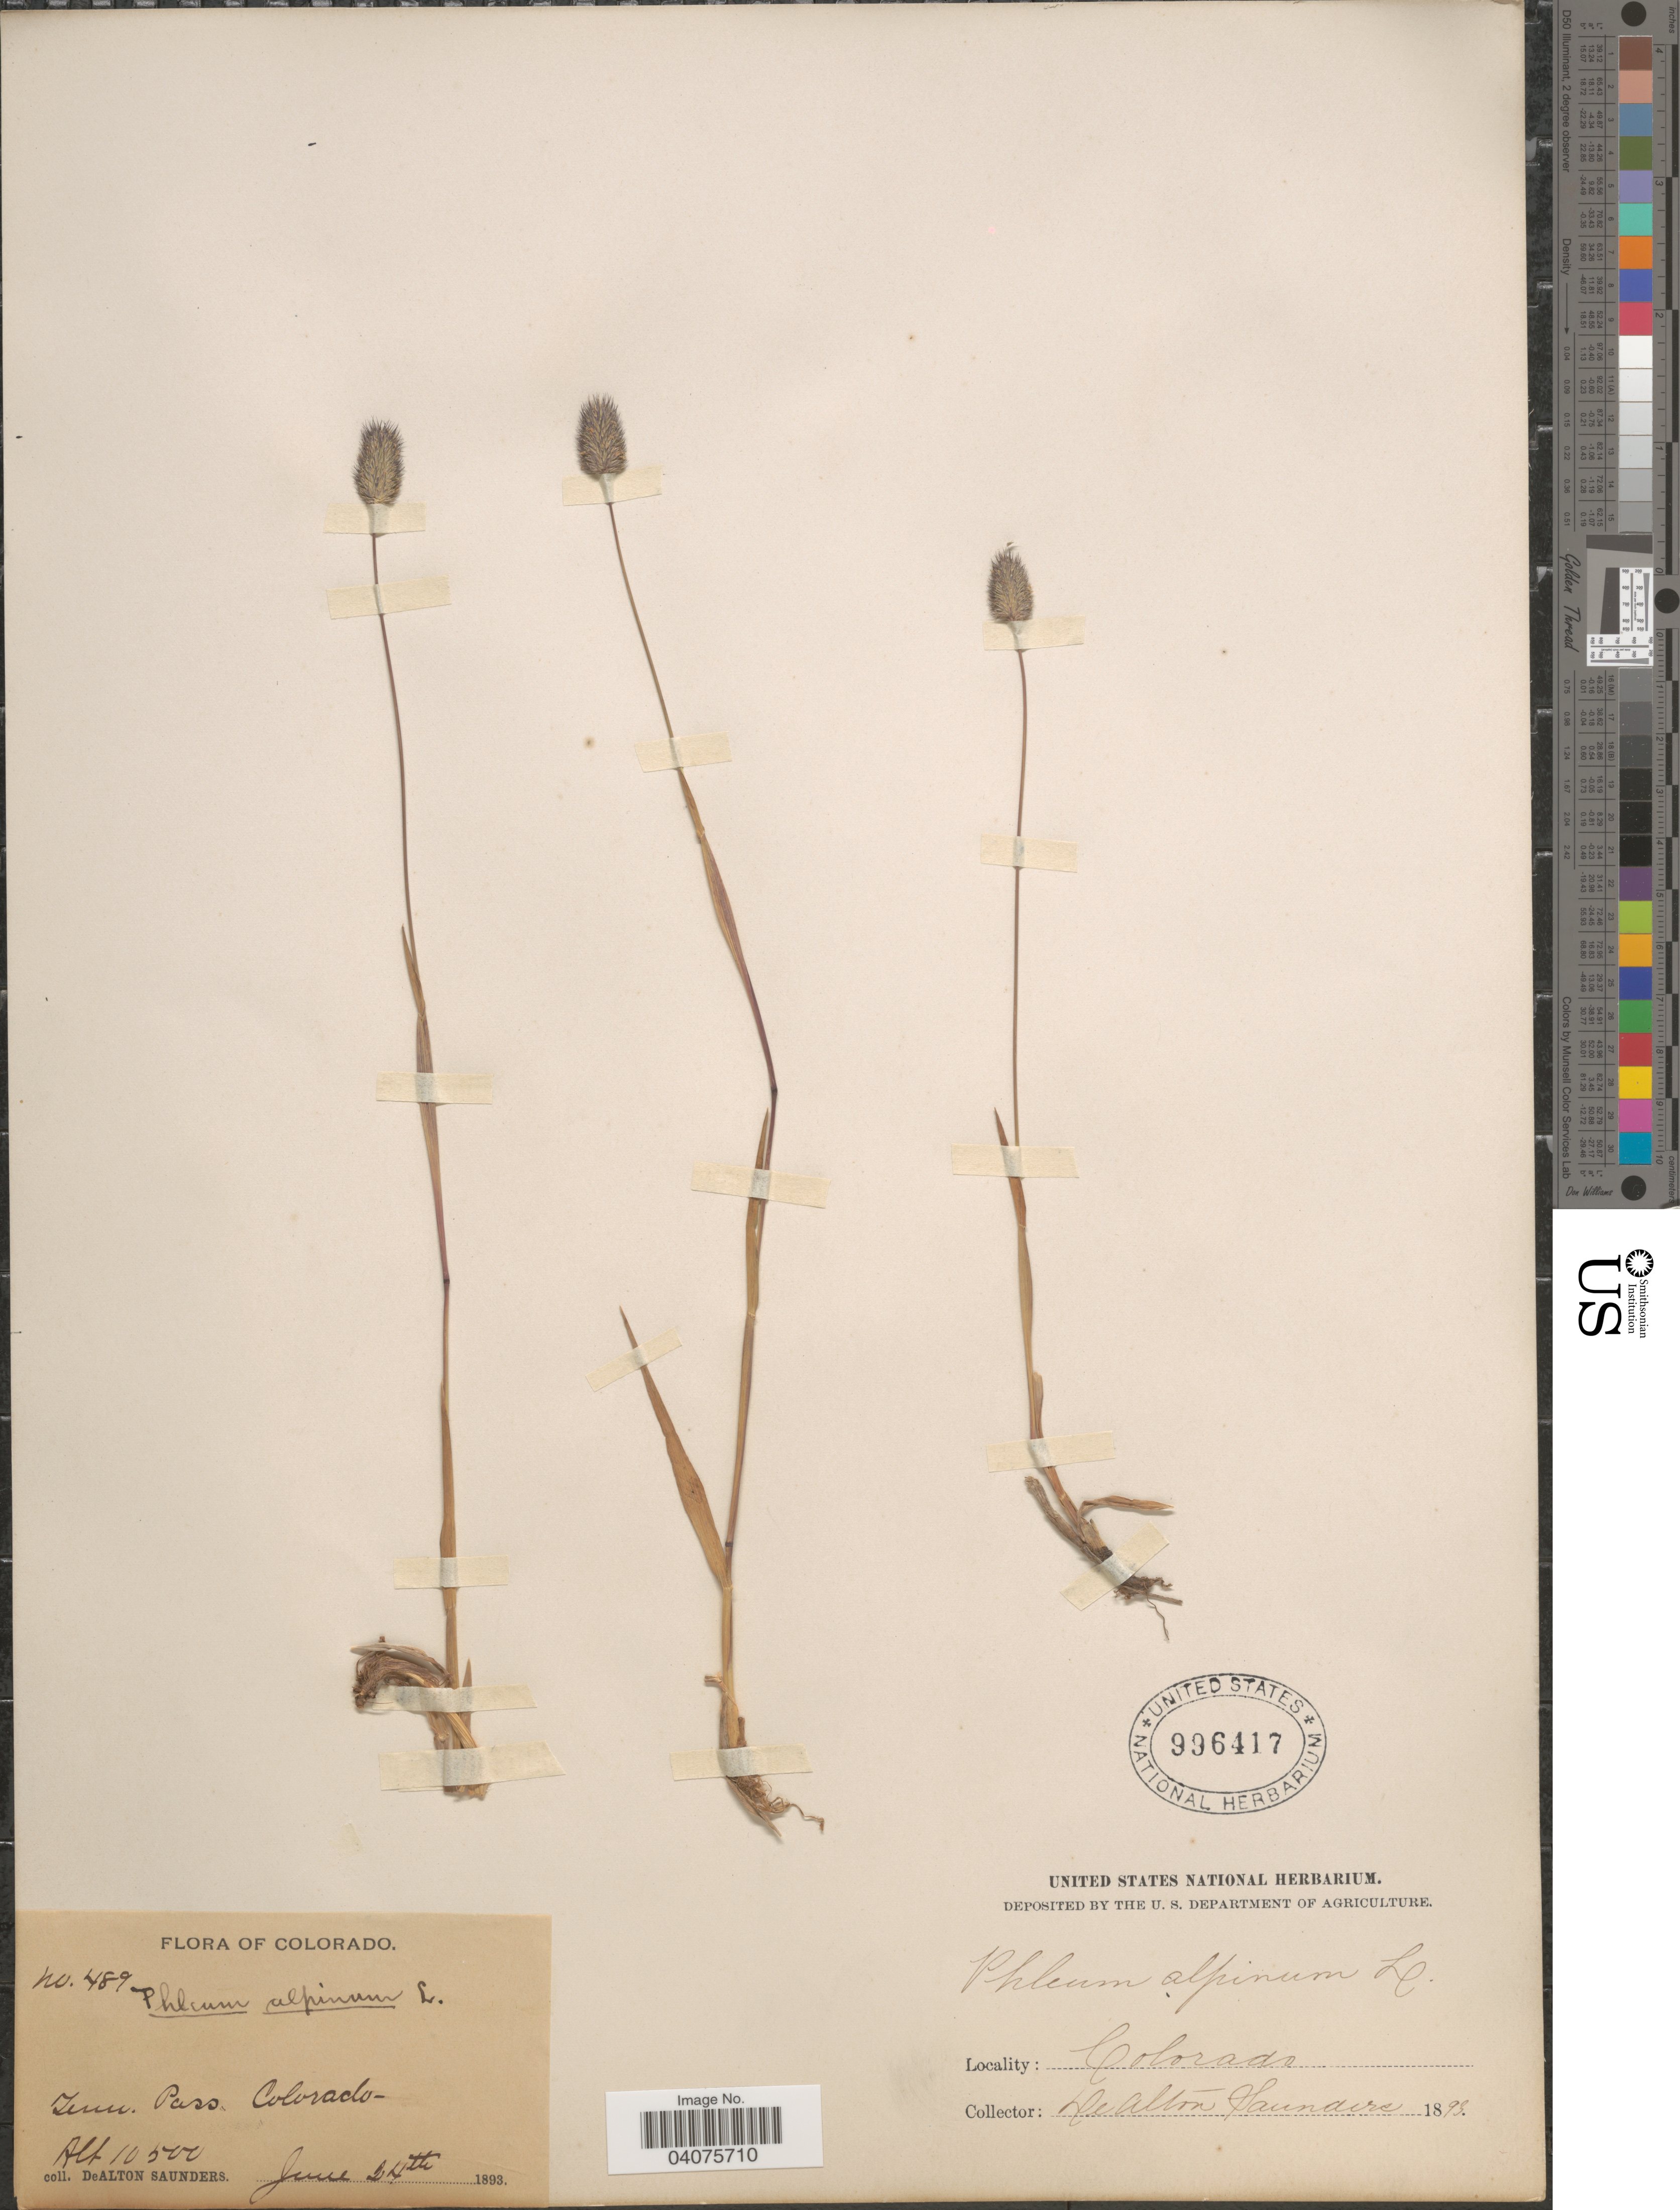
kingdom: Plantae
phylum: Tracheophyta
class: Liliopsida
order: Poales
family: Poaceae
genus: Phleum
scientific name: Phleum alpinum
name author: L.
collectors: D. A. Saunders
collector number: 489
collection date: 1893-06-24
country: United States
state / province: Colorado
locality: Tenn. Pass.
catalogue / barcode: US 996417